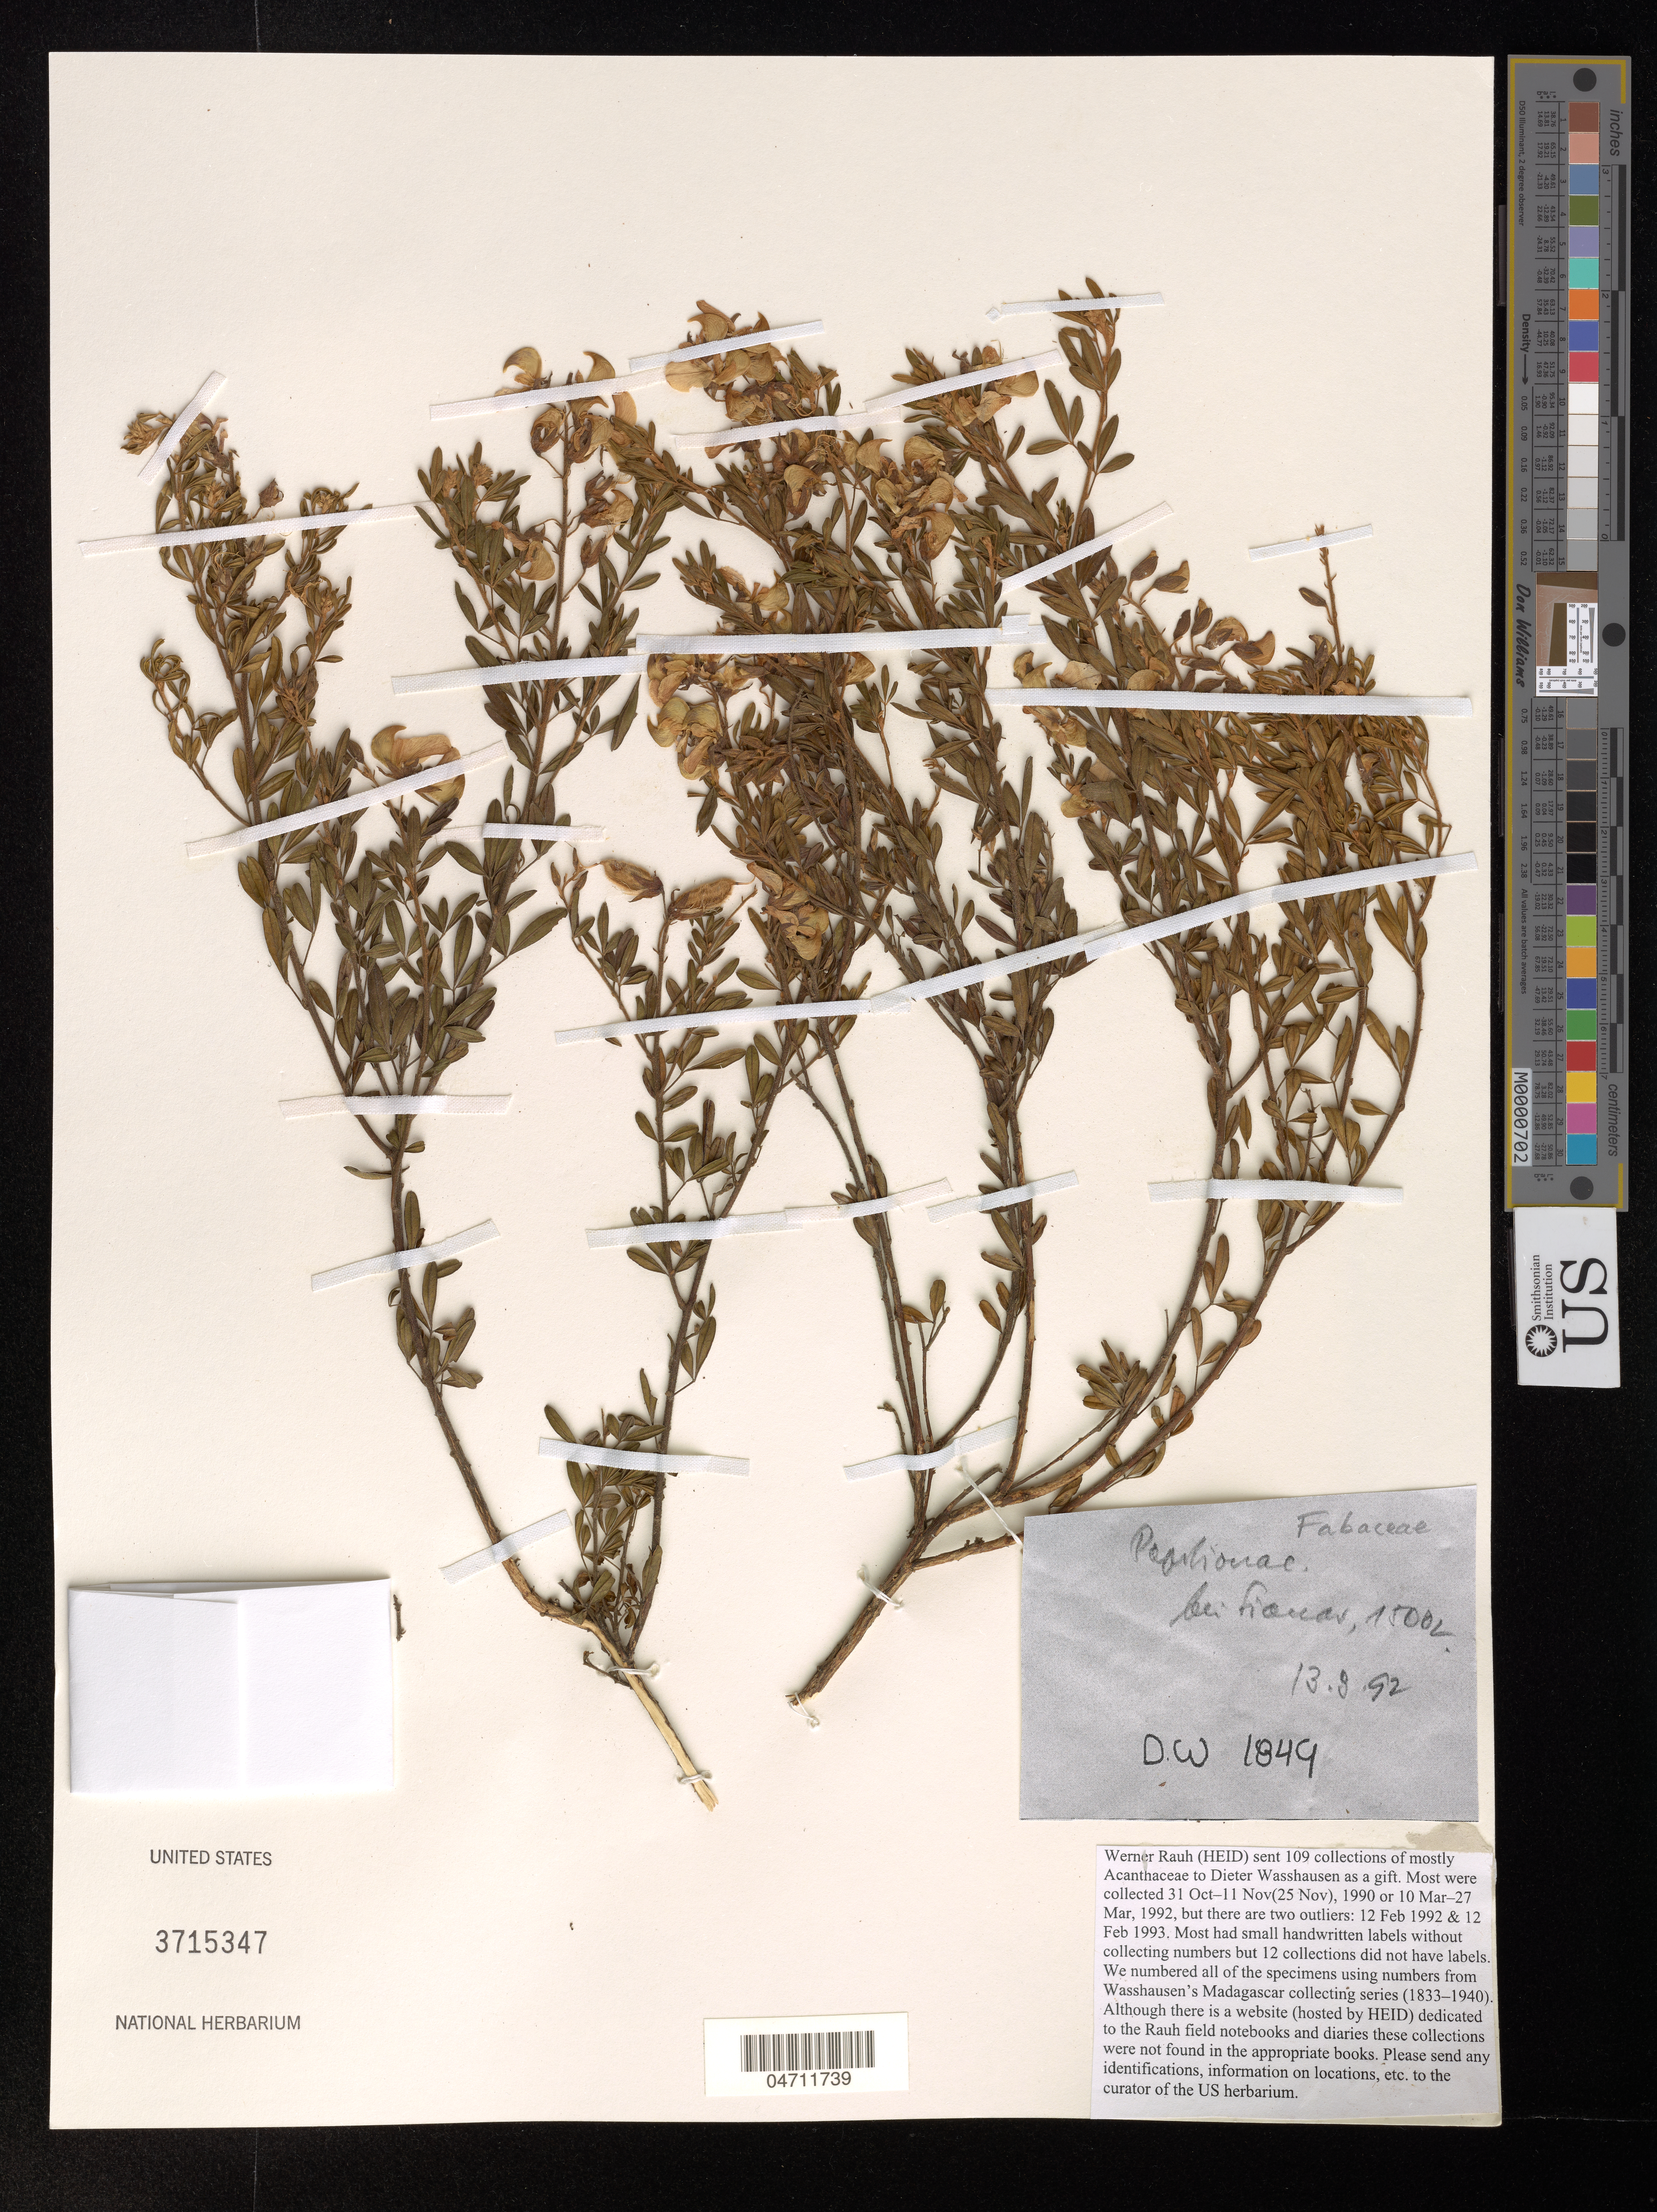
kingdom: Plantae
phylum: Tracheophyta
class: Magnoliopsida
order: Fabales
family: Fabaceae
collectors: W. Rauh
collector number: DW 1849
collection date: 1992-03-13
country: Madagascar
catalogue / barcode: US 3715347